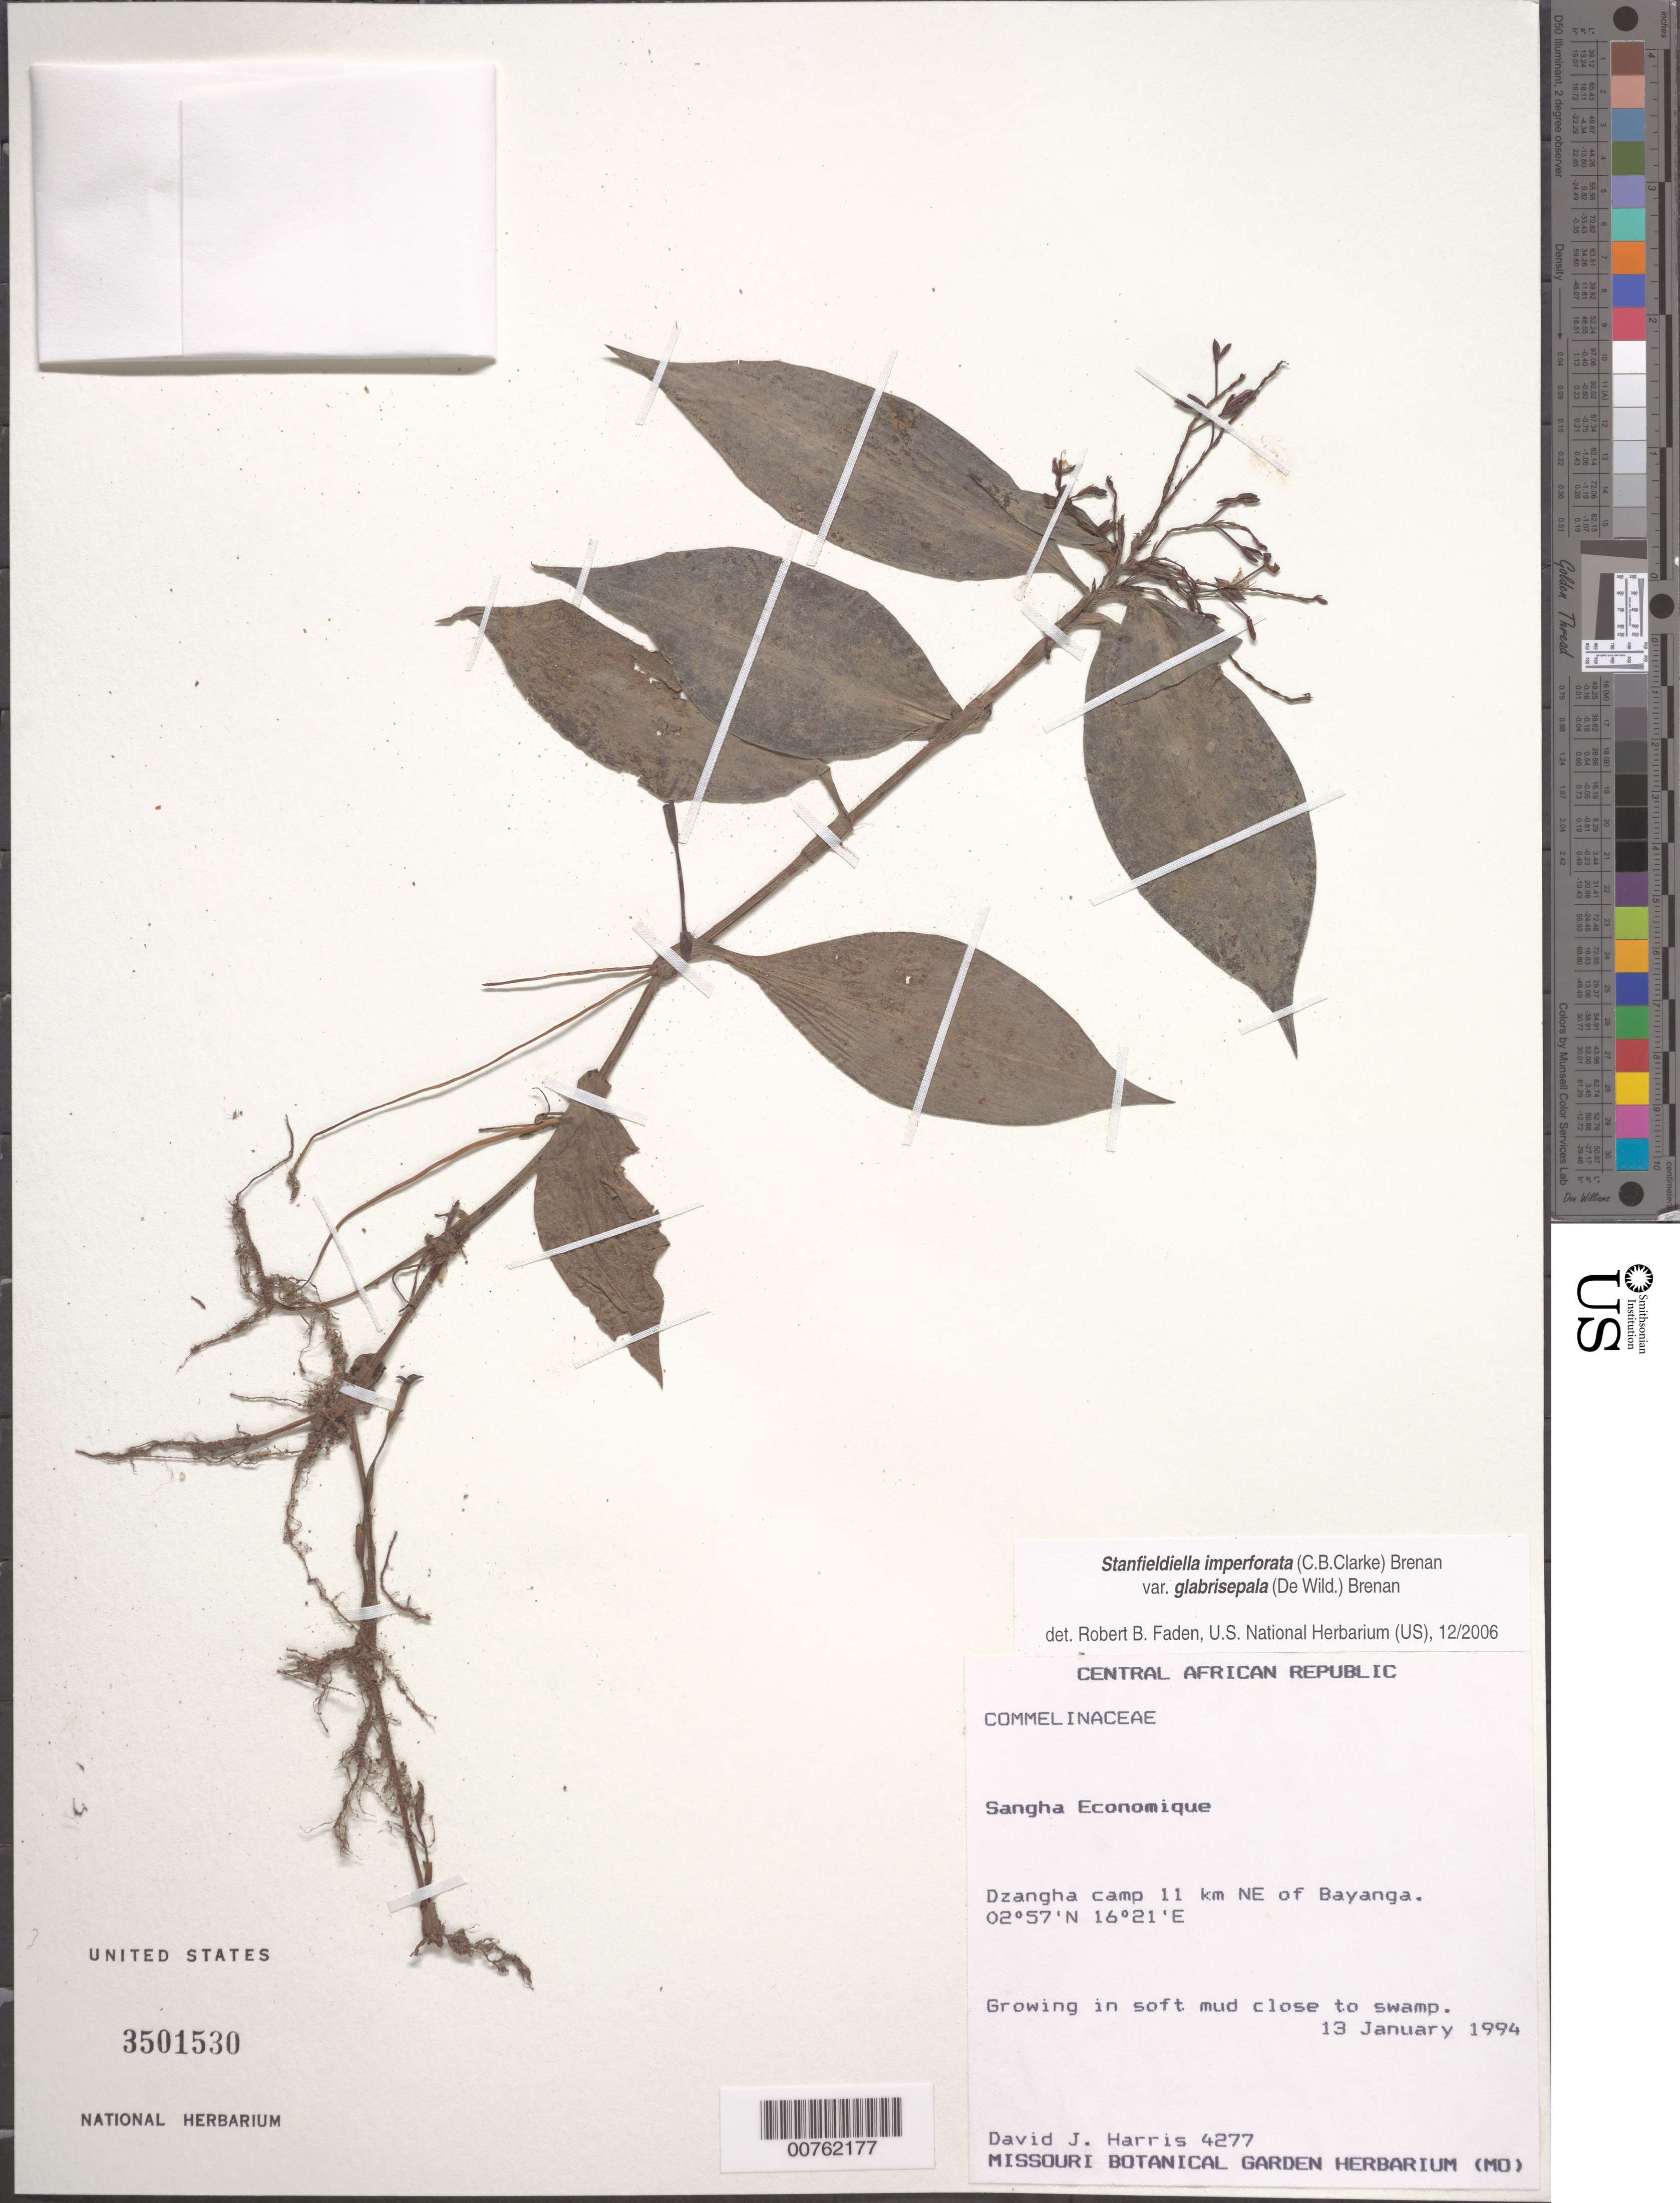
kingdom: Plantae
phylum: Tracheophyta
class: Liliopsida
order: Commelinales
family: Commelinaceae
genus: Stanfieldiella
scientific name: Stanfieldiella imperforata var. glabrisepala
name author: (De Wild.) Brenan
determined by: Faden, Robert B., (US), Smithsonian Institution - National Museum of Natural History (UNITED STATES)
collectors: D. J. Harris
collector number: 4277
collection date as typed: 13 Jan 1994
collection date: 1994-01-13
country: Central African Republic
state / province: Sangha-Mbaere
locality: Dzangha camp 11 km NE of Bayanga.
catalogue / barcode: US 3501530